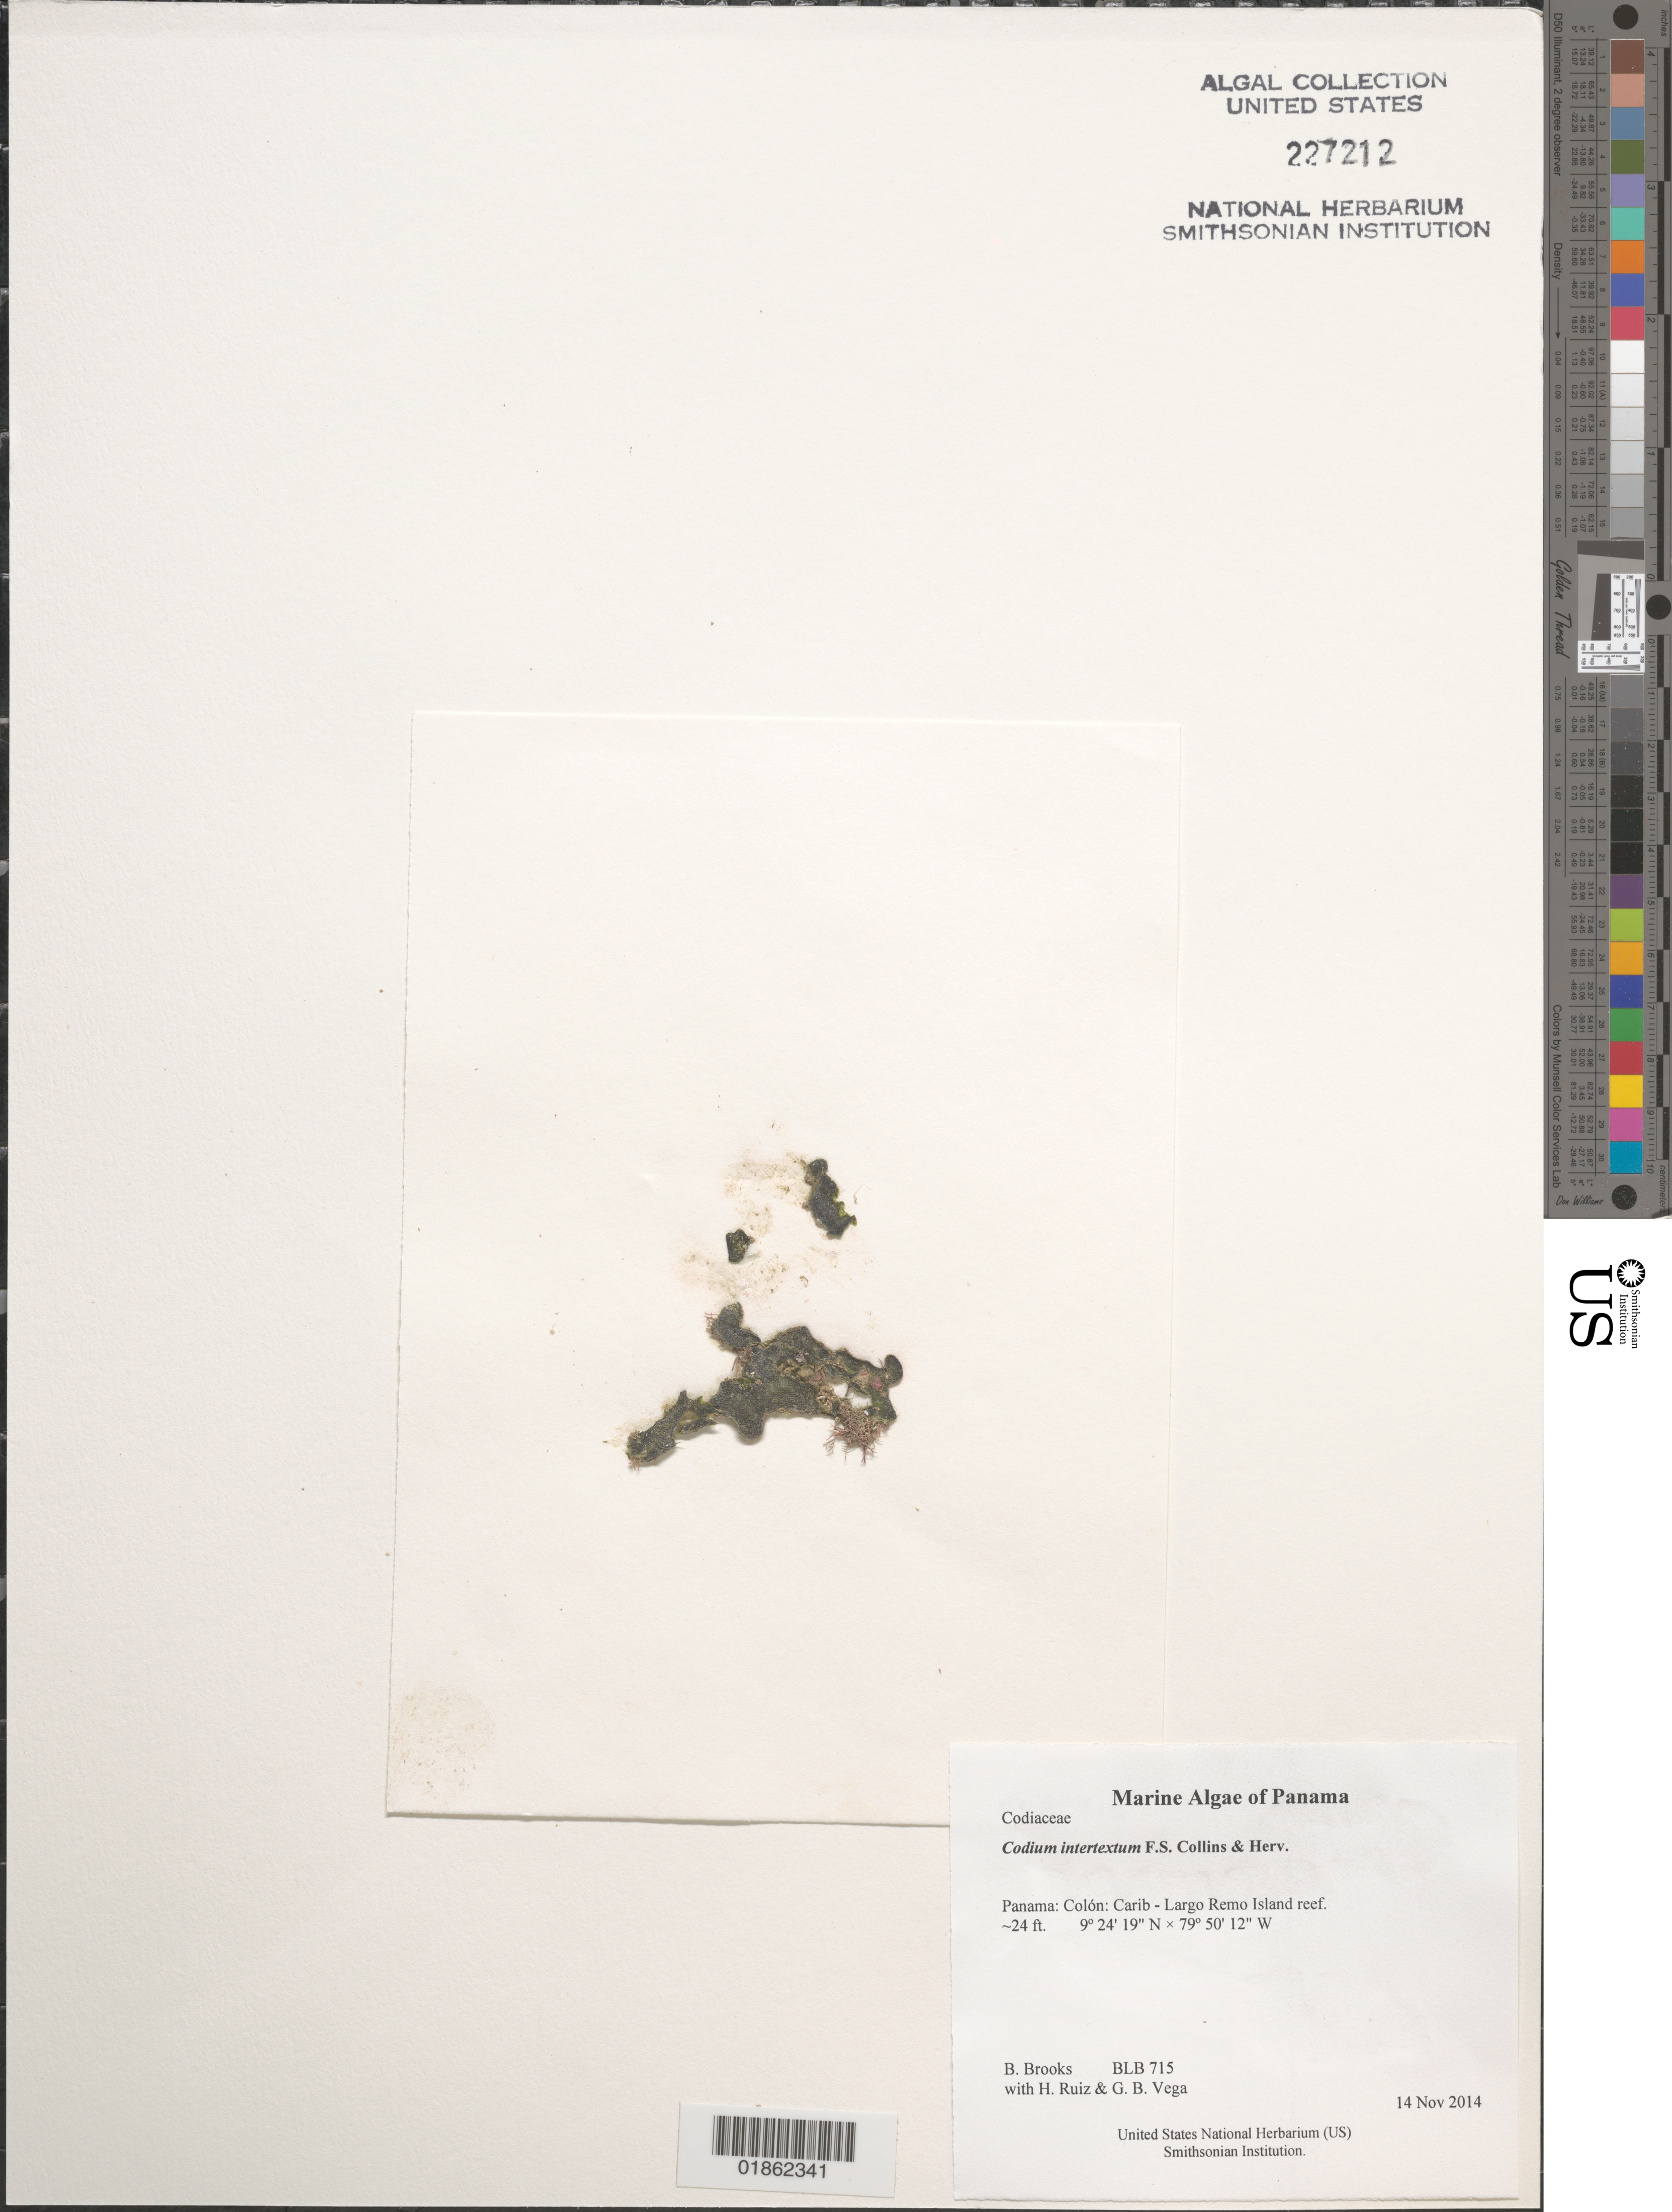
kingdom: Plantae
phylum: Chlorophyta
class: Ulvophyceae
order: Bryopsidales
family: Codiaceae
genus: Codium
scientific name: Codium intertextum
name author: Collins & Herv.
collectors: B. Brooks, H. Ruiz & G. B. Vega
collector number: BLB 715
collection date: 2014-11-14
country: Panama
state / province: Colón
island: Largo Remo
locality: Carib - Largo Remo Island reef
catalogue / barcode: US 227212